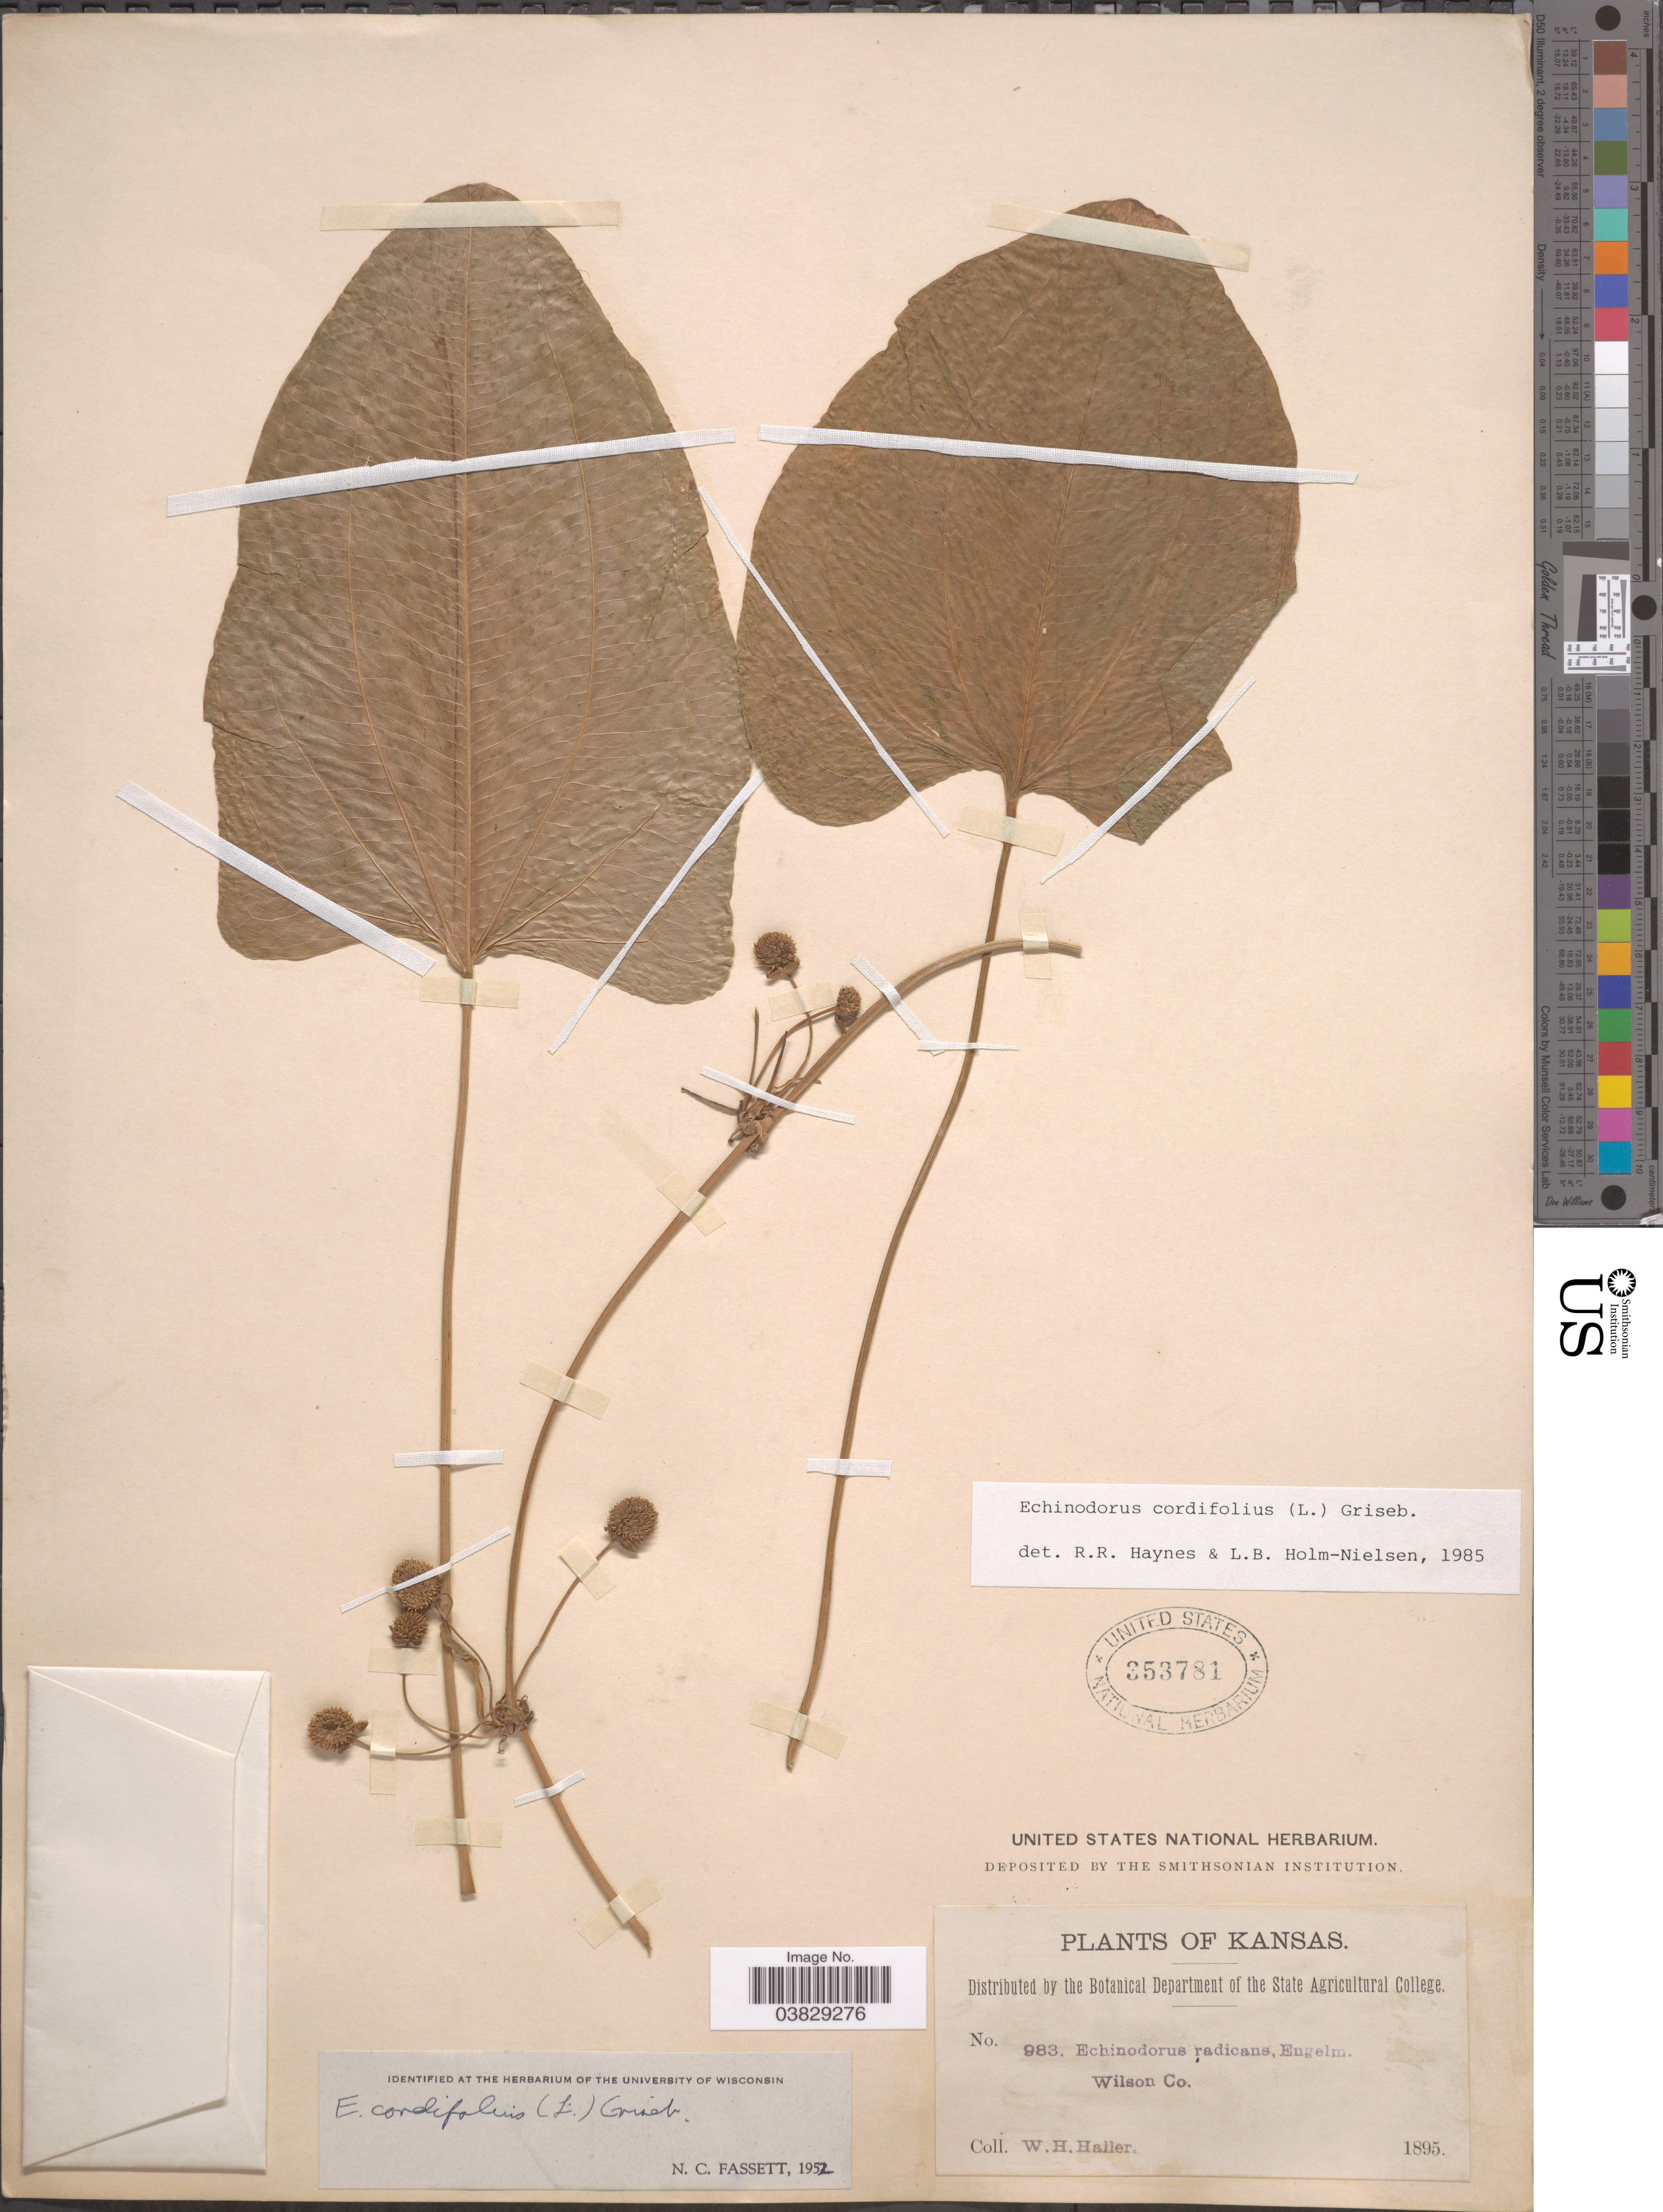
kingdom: Plantae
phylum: Tracheophyta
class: Liliopsida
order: Alismatales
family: Alismataceae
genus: Echinodorus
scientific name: Echinodorus cordifolius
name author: (L.) Griseb.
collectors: W. Haller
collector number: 983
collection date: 1895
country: United States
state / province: Kansas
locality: Wilson Co.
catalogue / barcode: US 353781